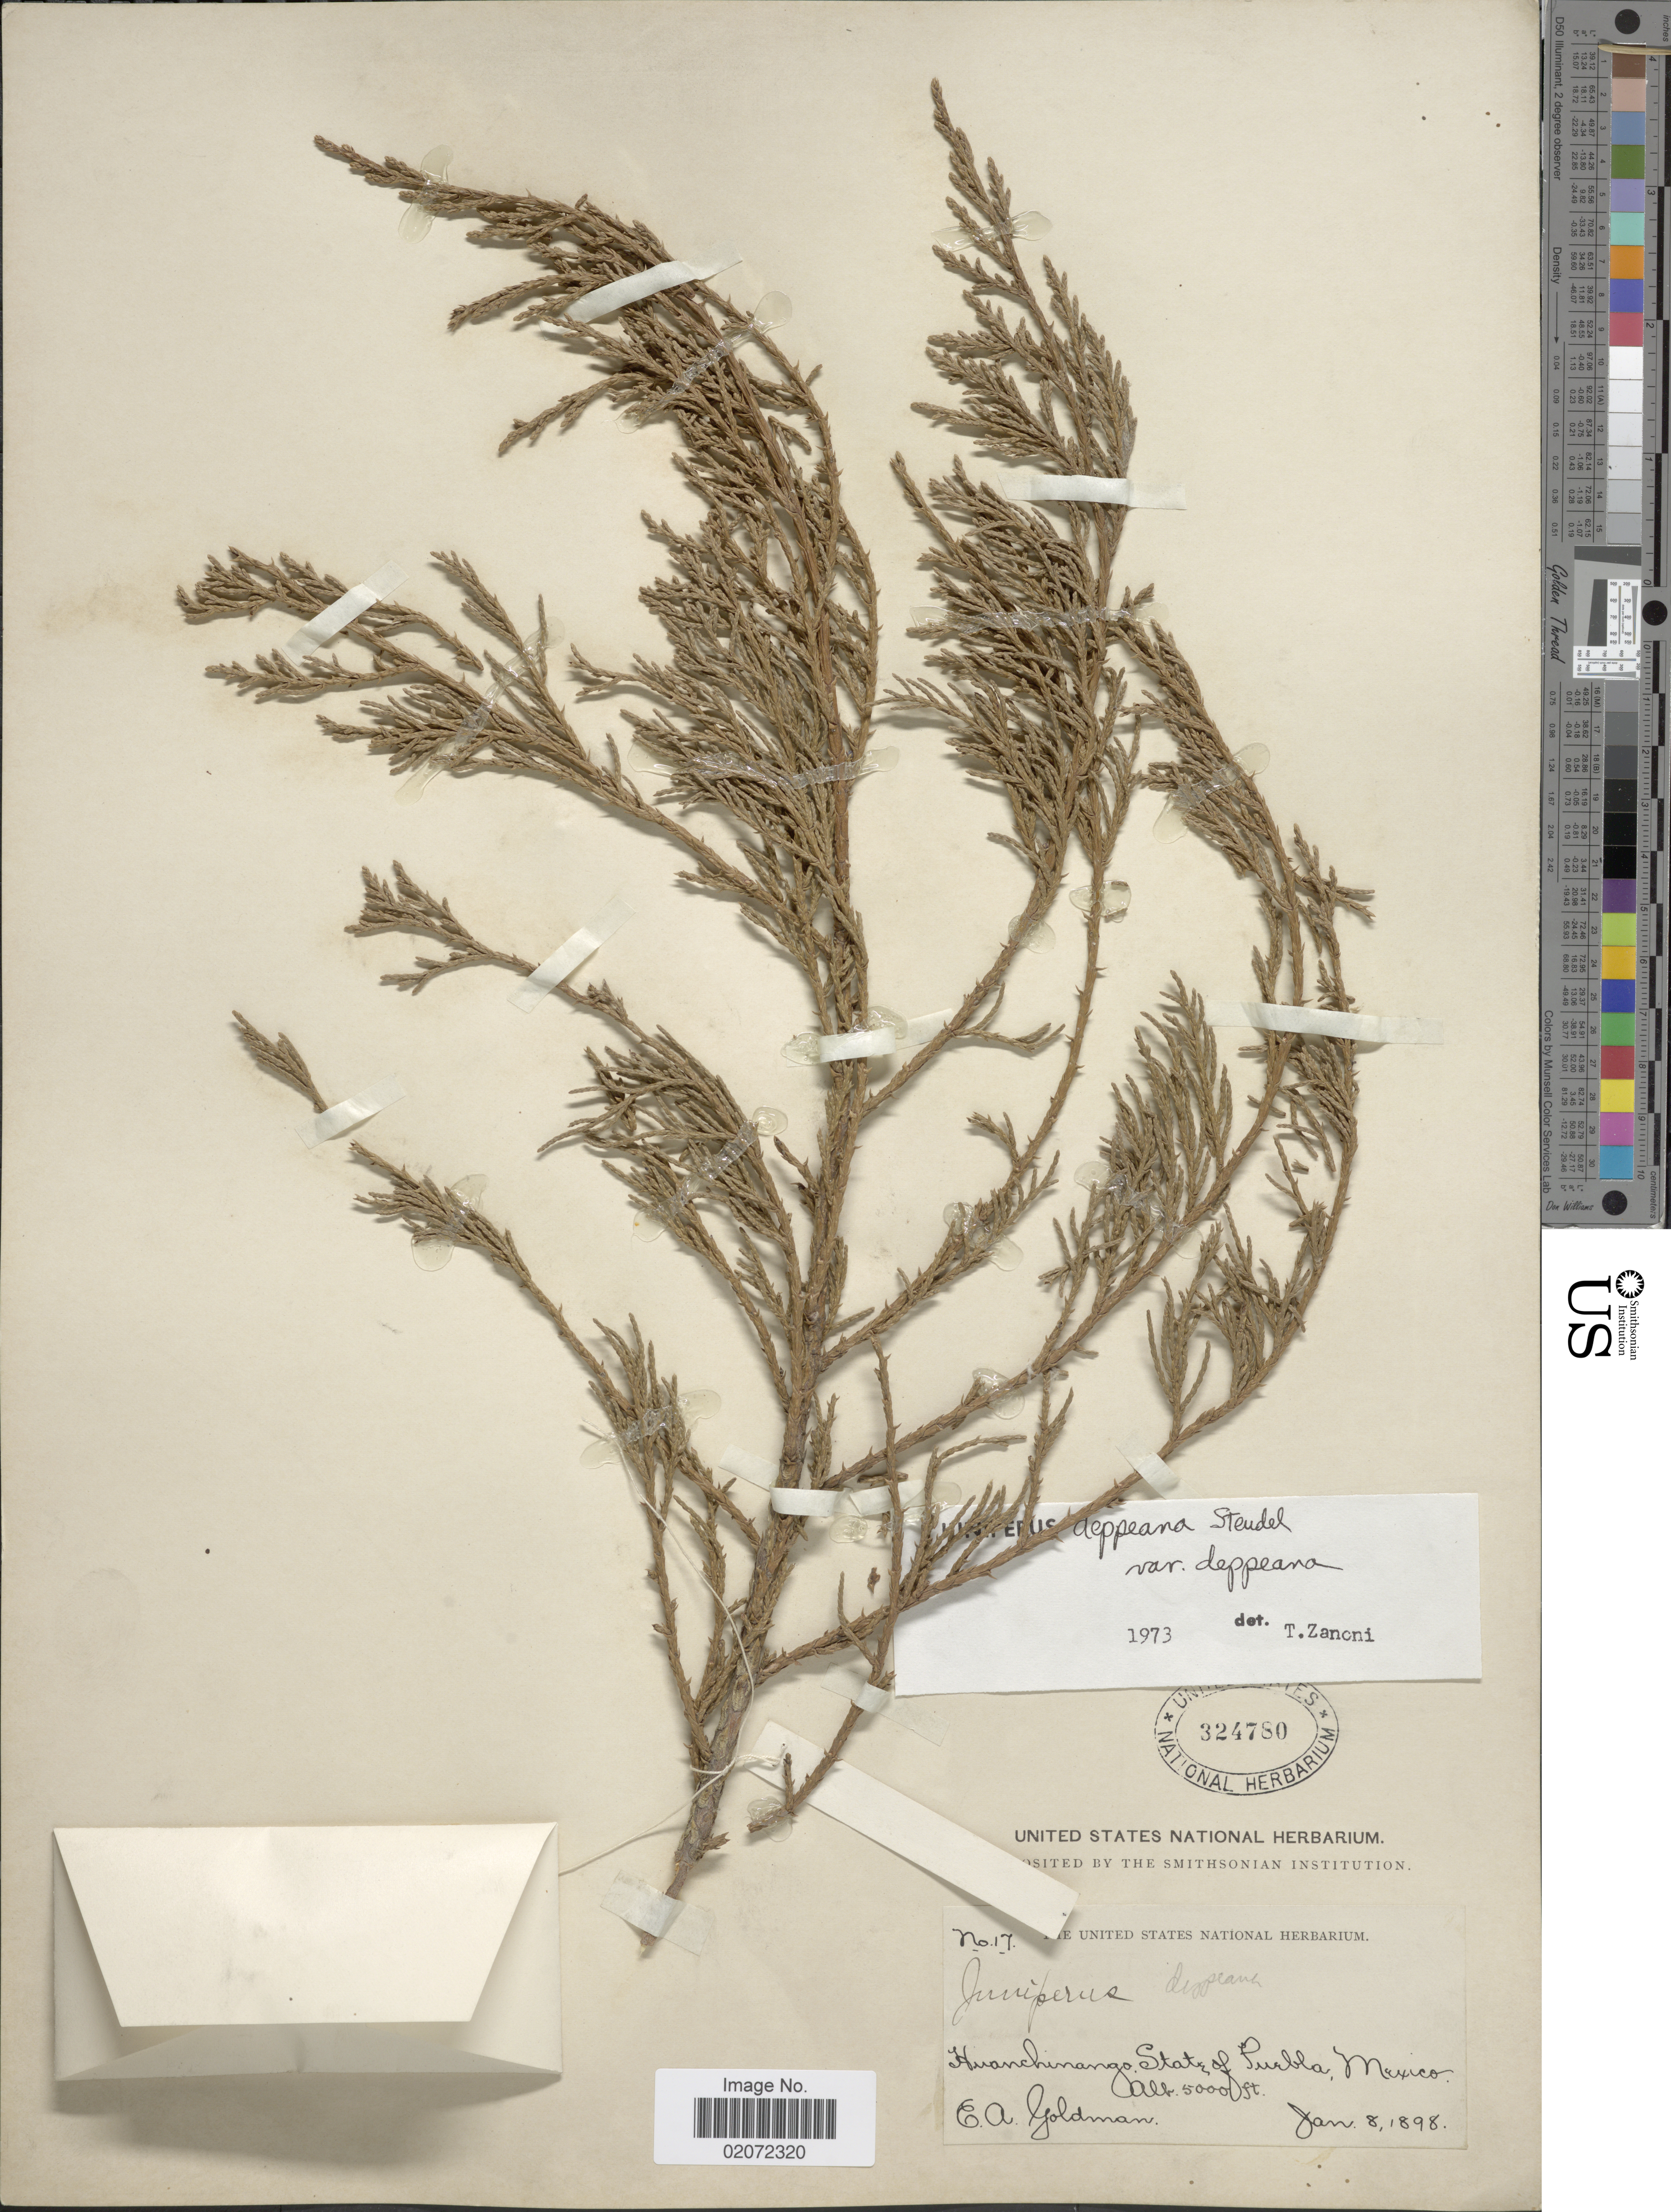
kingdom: Plantae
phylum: Tracheophyta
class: Pinopsida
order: Pinales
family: Cupressaceae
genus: Juniperus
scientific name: Juniperus deppeana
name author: Steud.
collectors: E. A. Goldman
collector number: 17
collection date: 1898-01-08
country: Mexico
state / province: Puebla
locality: Huanchinango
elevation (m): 1524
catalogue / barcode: US 324780